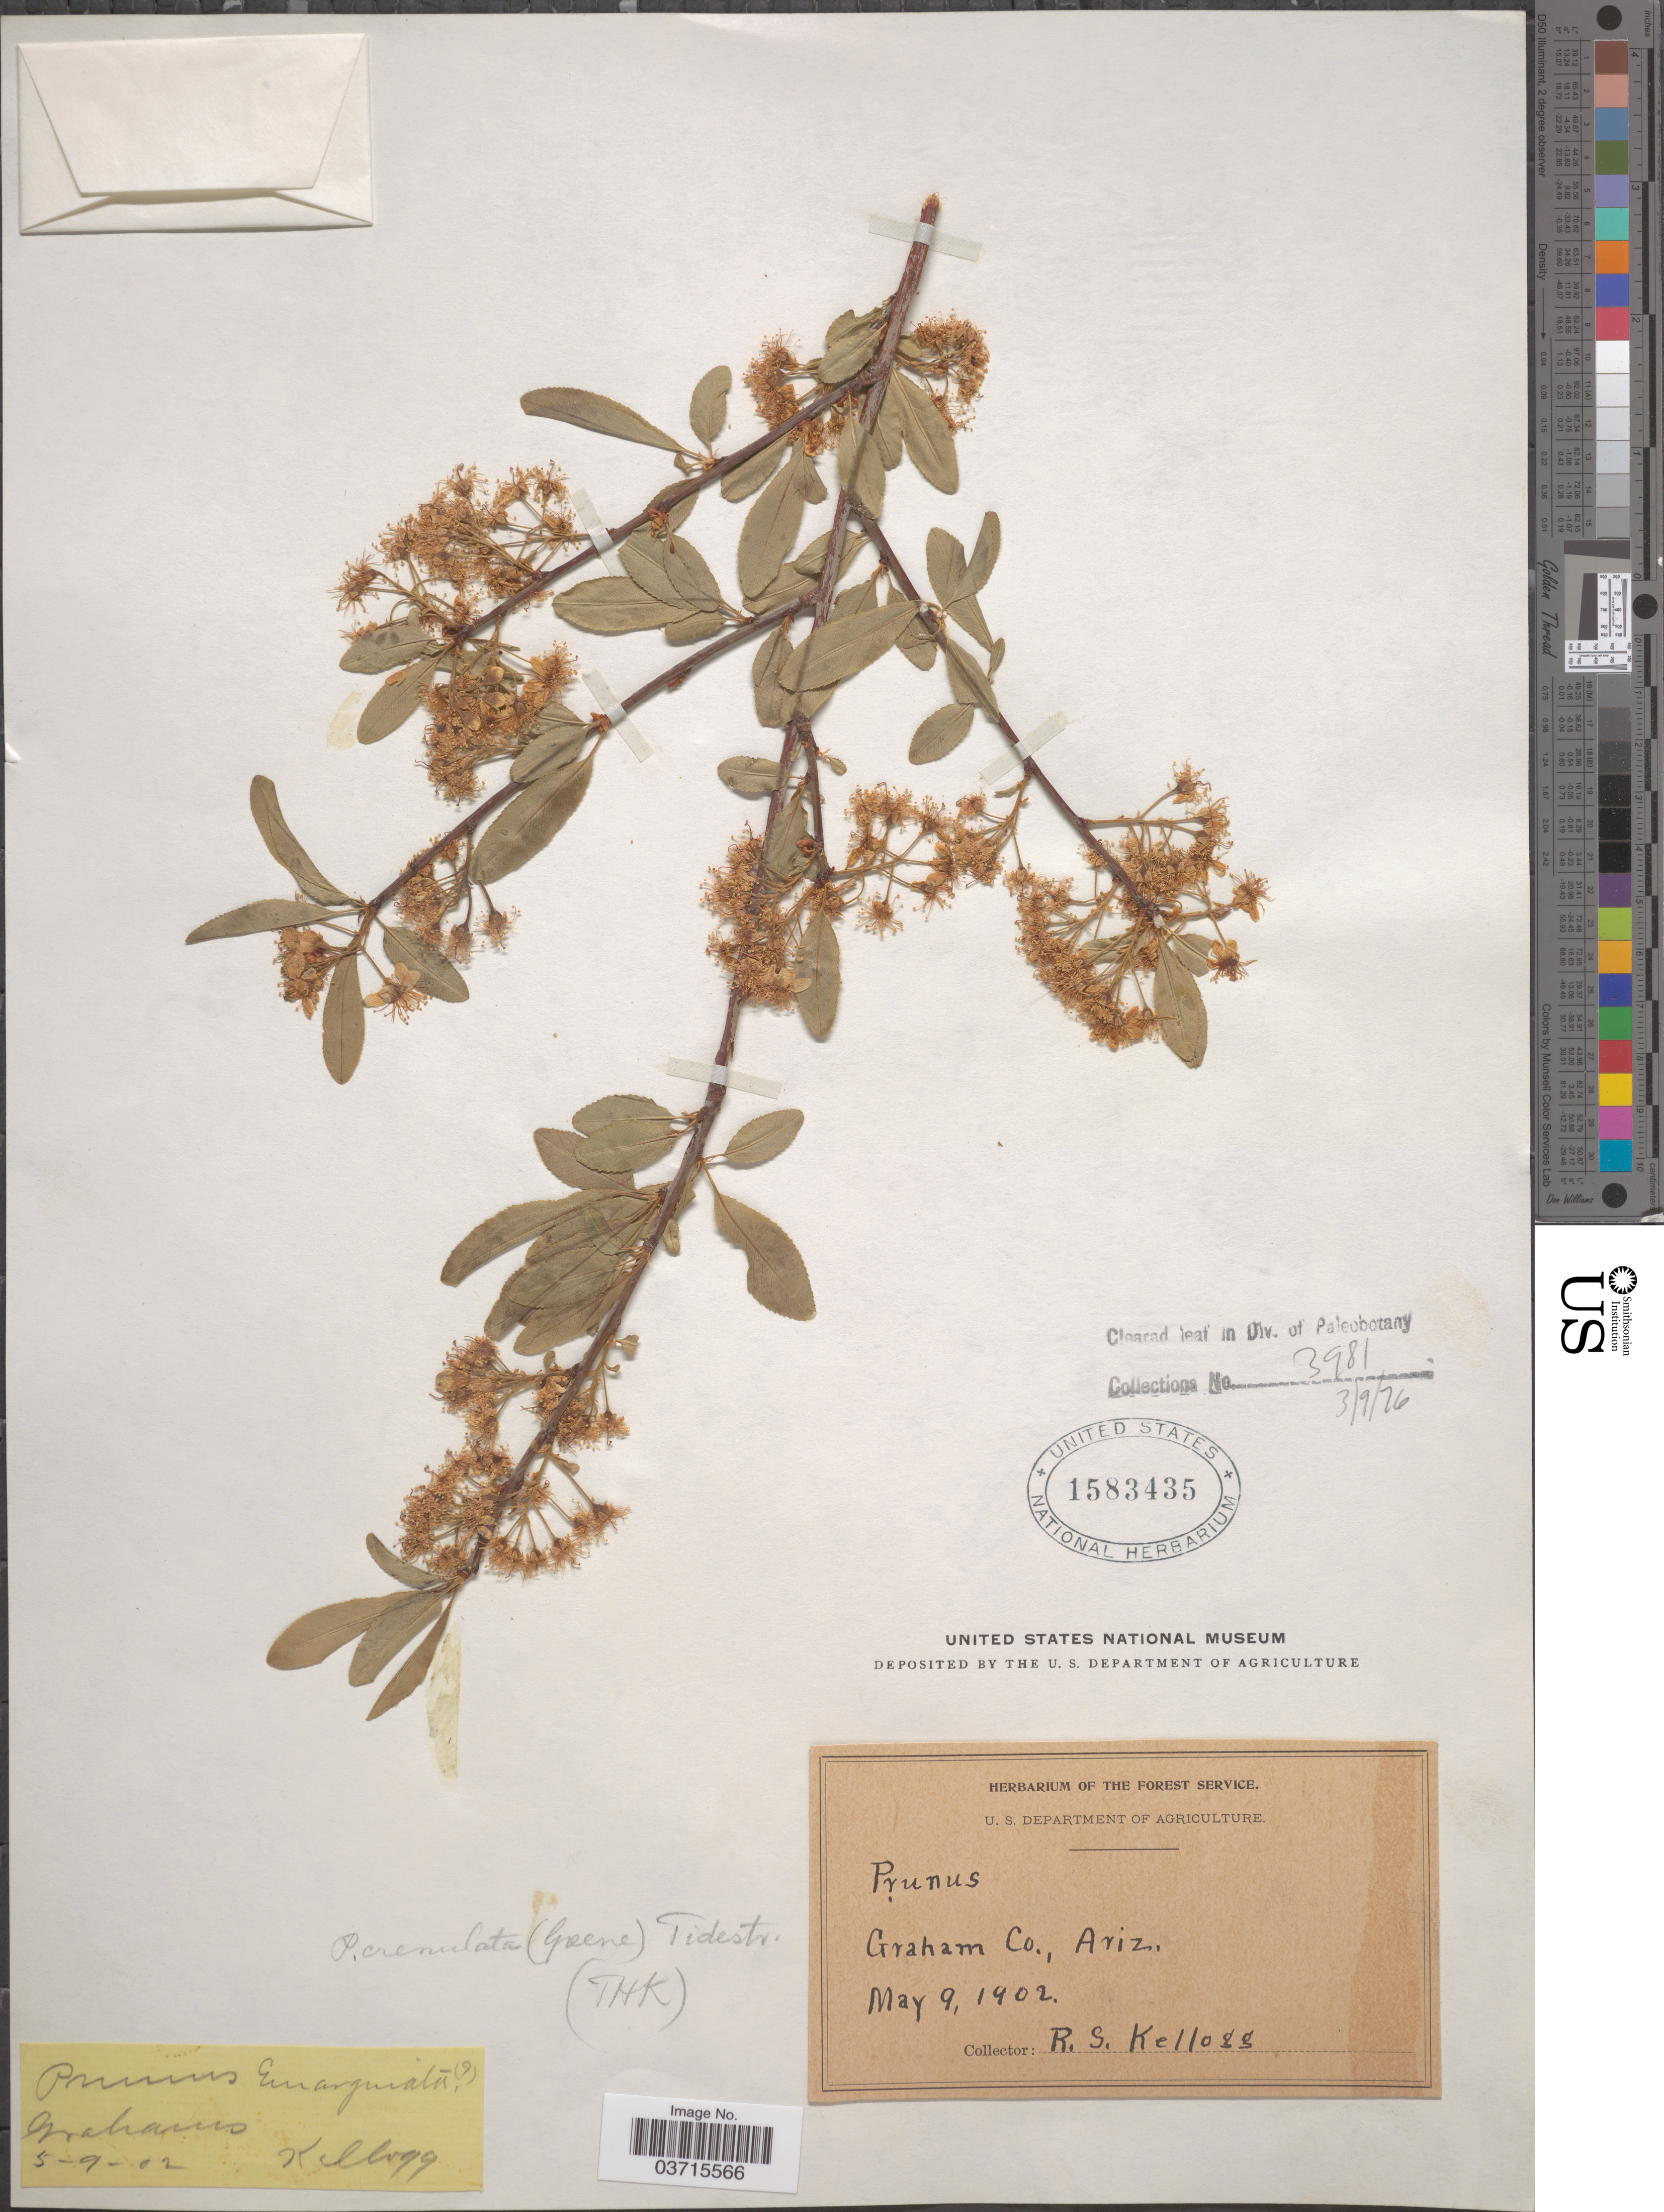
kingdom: Plantae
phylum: Tracheophyta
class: Magnoliopsida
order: Rosales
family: Rosaceae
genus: Prunus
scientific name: Prunus emarginata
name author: (Douglas ex Hook.) Eaton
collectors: R. Kellogg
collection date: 1902-05-09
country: United States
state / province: Arizona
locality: Graham Co.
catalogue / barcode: US 1583435